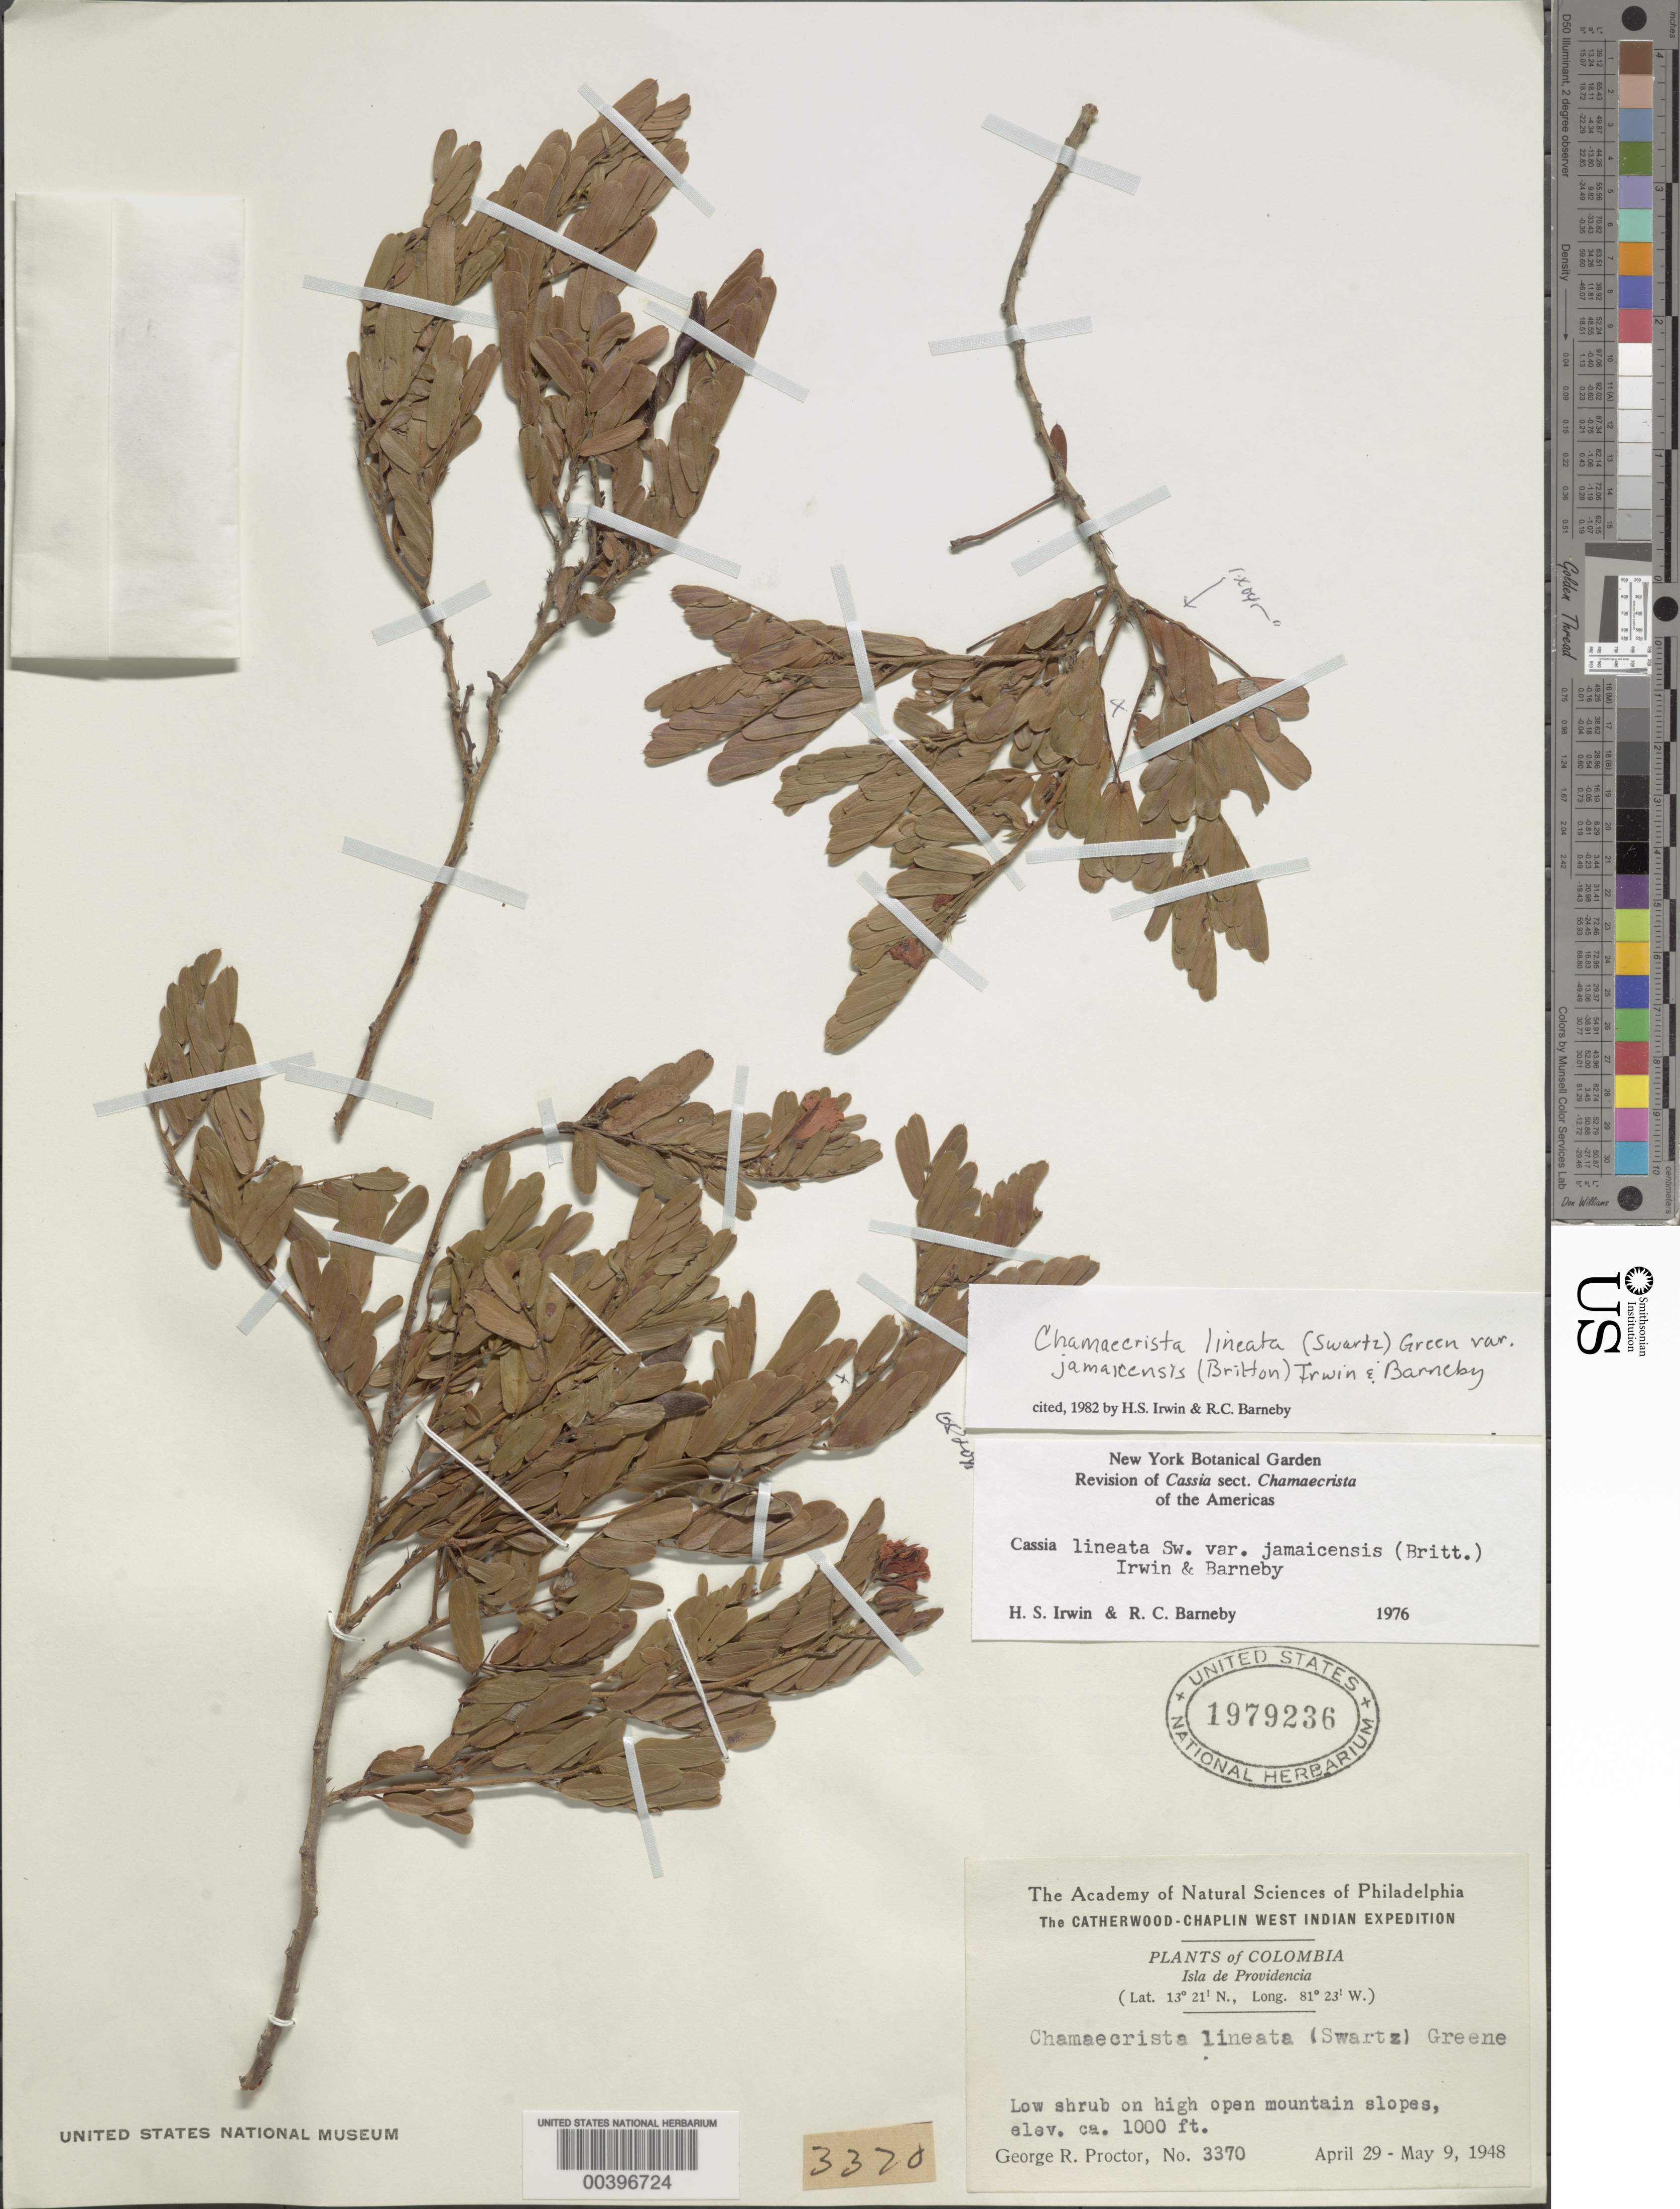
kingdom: Plantae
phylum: Tracheophyta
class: Magnoliopsida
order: Fabales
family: Fabaceae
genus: Chamaecrista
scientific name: Chamaecrista lineata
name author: (Sw.) Greene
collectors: G. R. Proctor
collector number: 3370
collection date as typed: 29 Apr 1948 to 09 May 1948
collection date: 1948-04-29/1948-05-09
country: Colombia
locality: Isla de Providencia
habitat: On high open mountain slopes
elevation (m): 305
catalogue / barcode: US 1979236